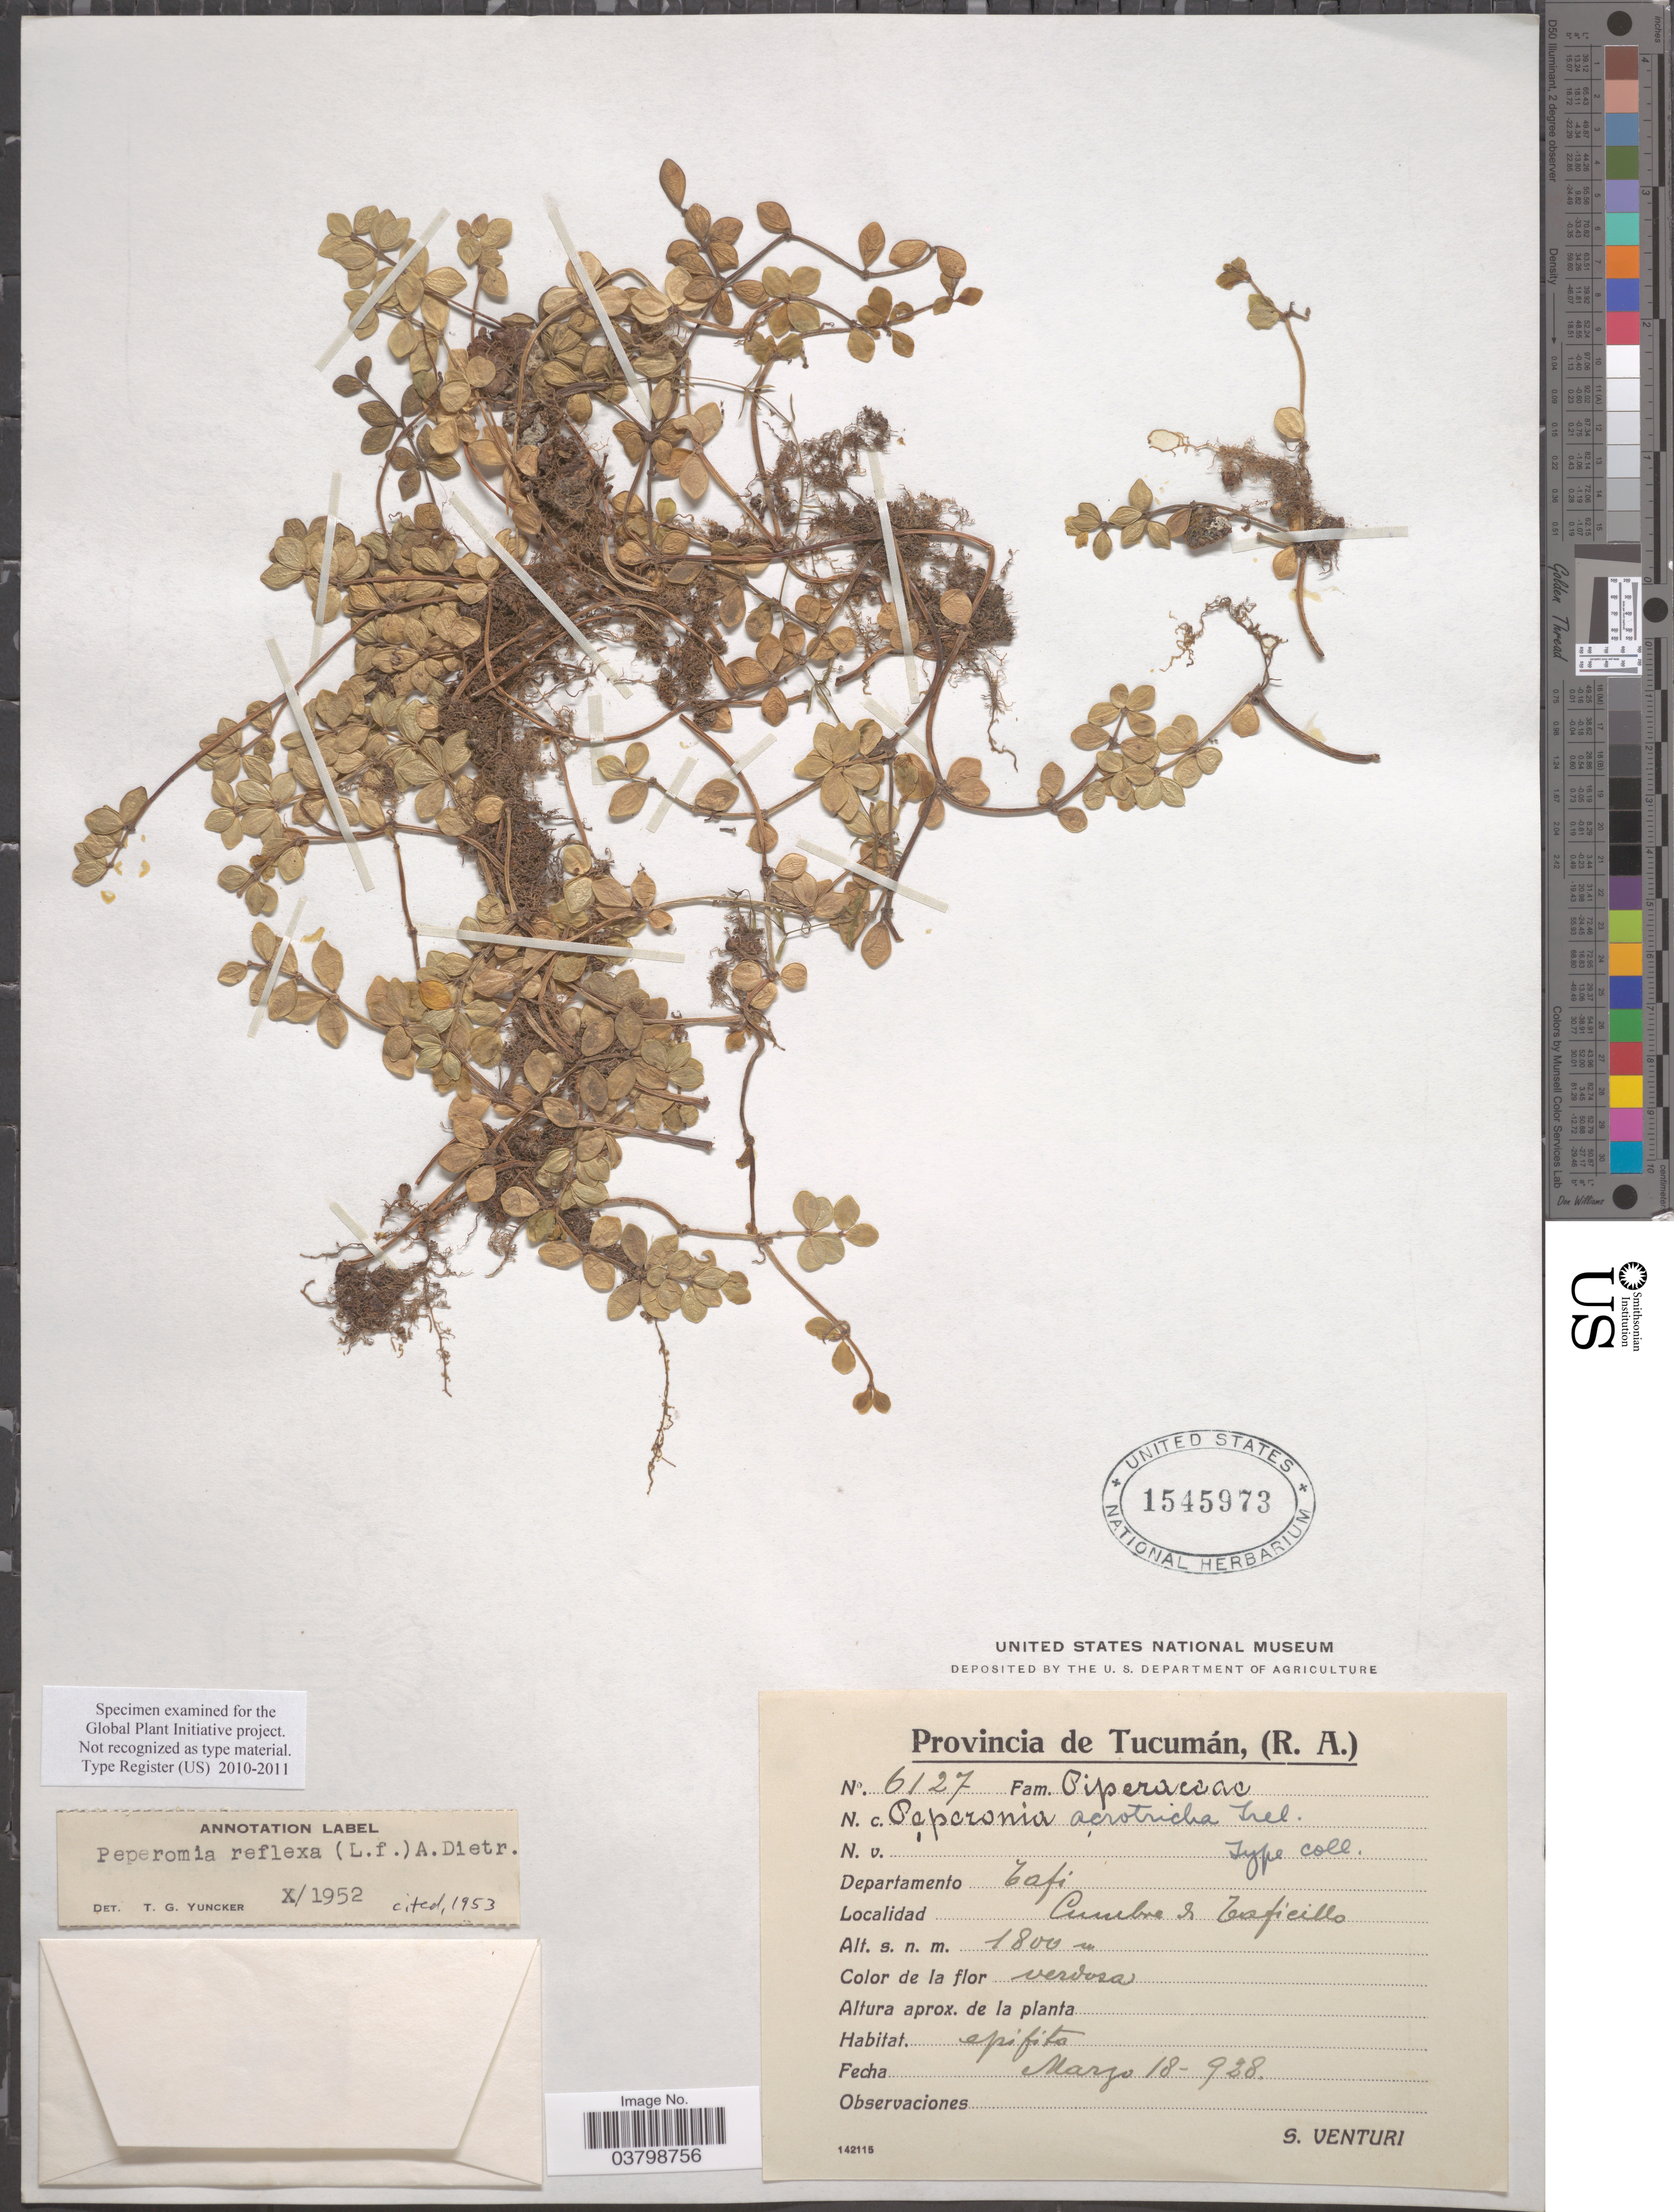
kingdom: Plantae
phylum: Tracheophyta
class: Magnoliopsida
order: Piperales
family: Piperaceae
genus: Peperomia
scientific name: Peperomia tetraphylla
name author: (G. Forst.) Hook. & Arn.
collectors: S. Venturi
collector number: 6127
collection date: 1928-03-18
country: Argentina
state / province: Tucuman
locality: Departamento Tafi. Cumbre & Taficillo.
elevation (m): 1800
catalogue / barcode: US 1545973